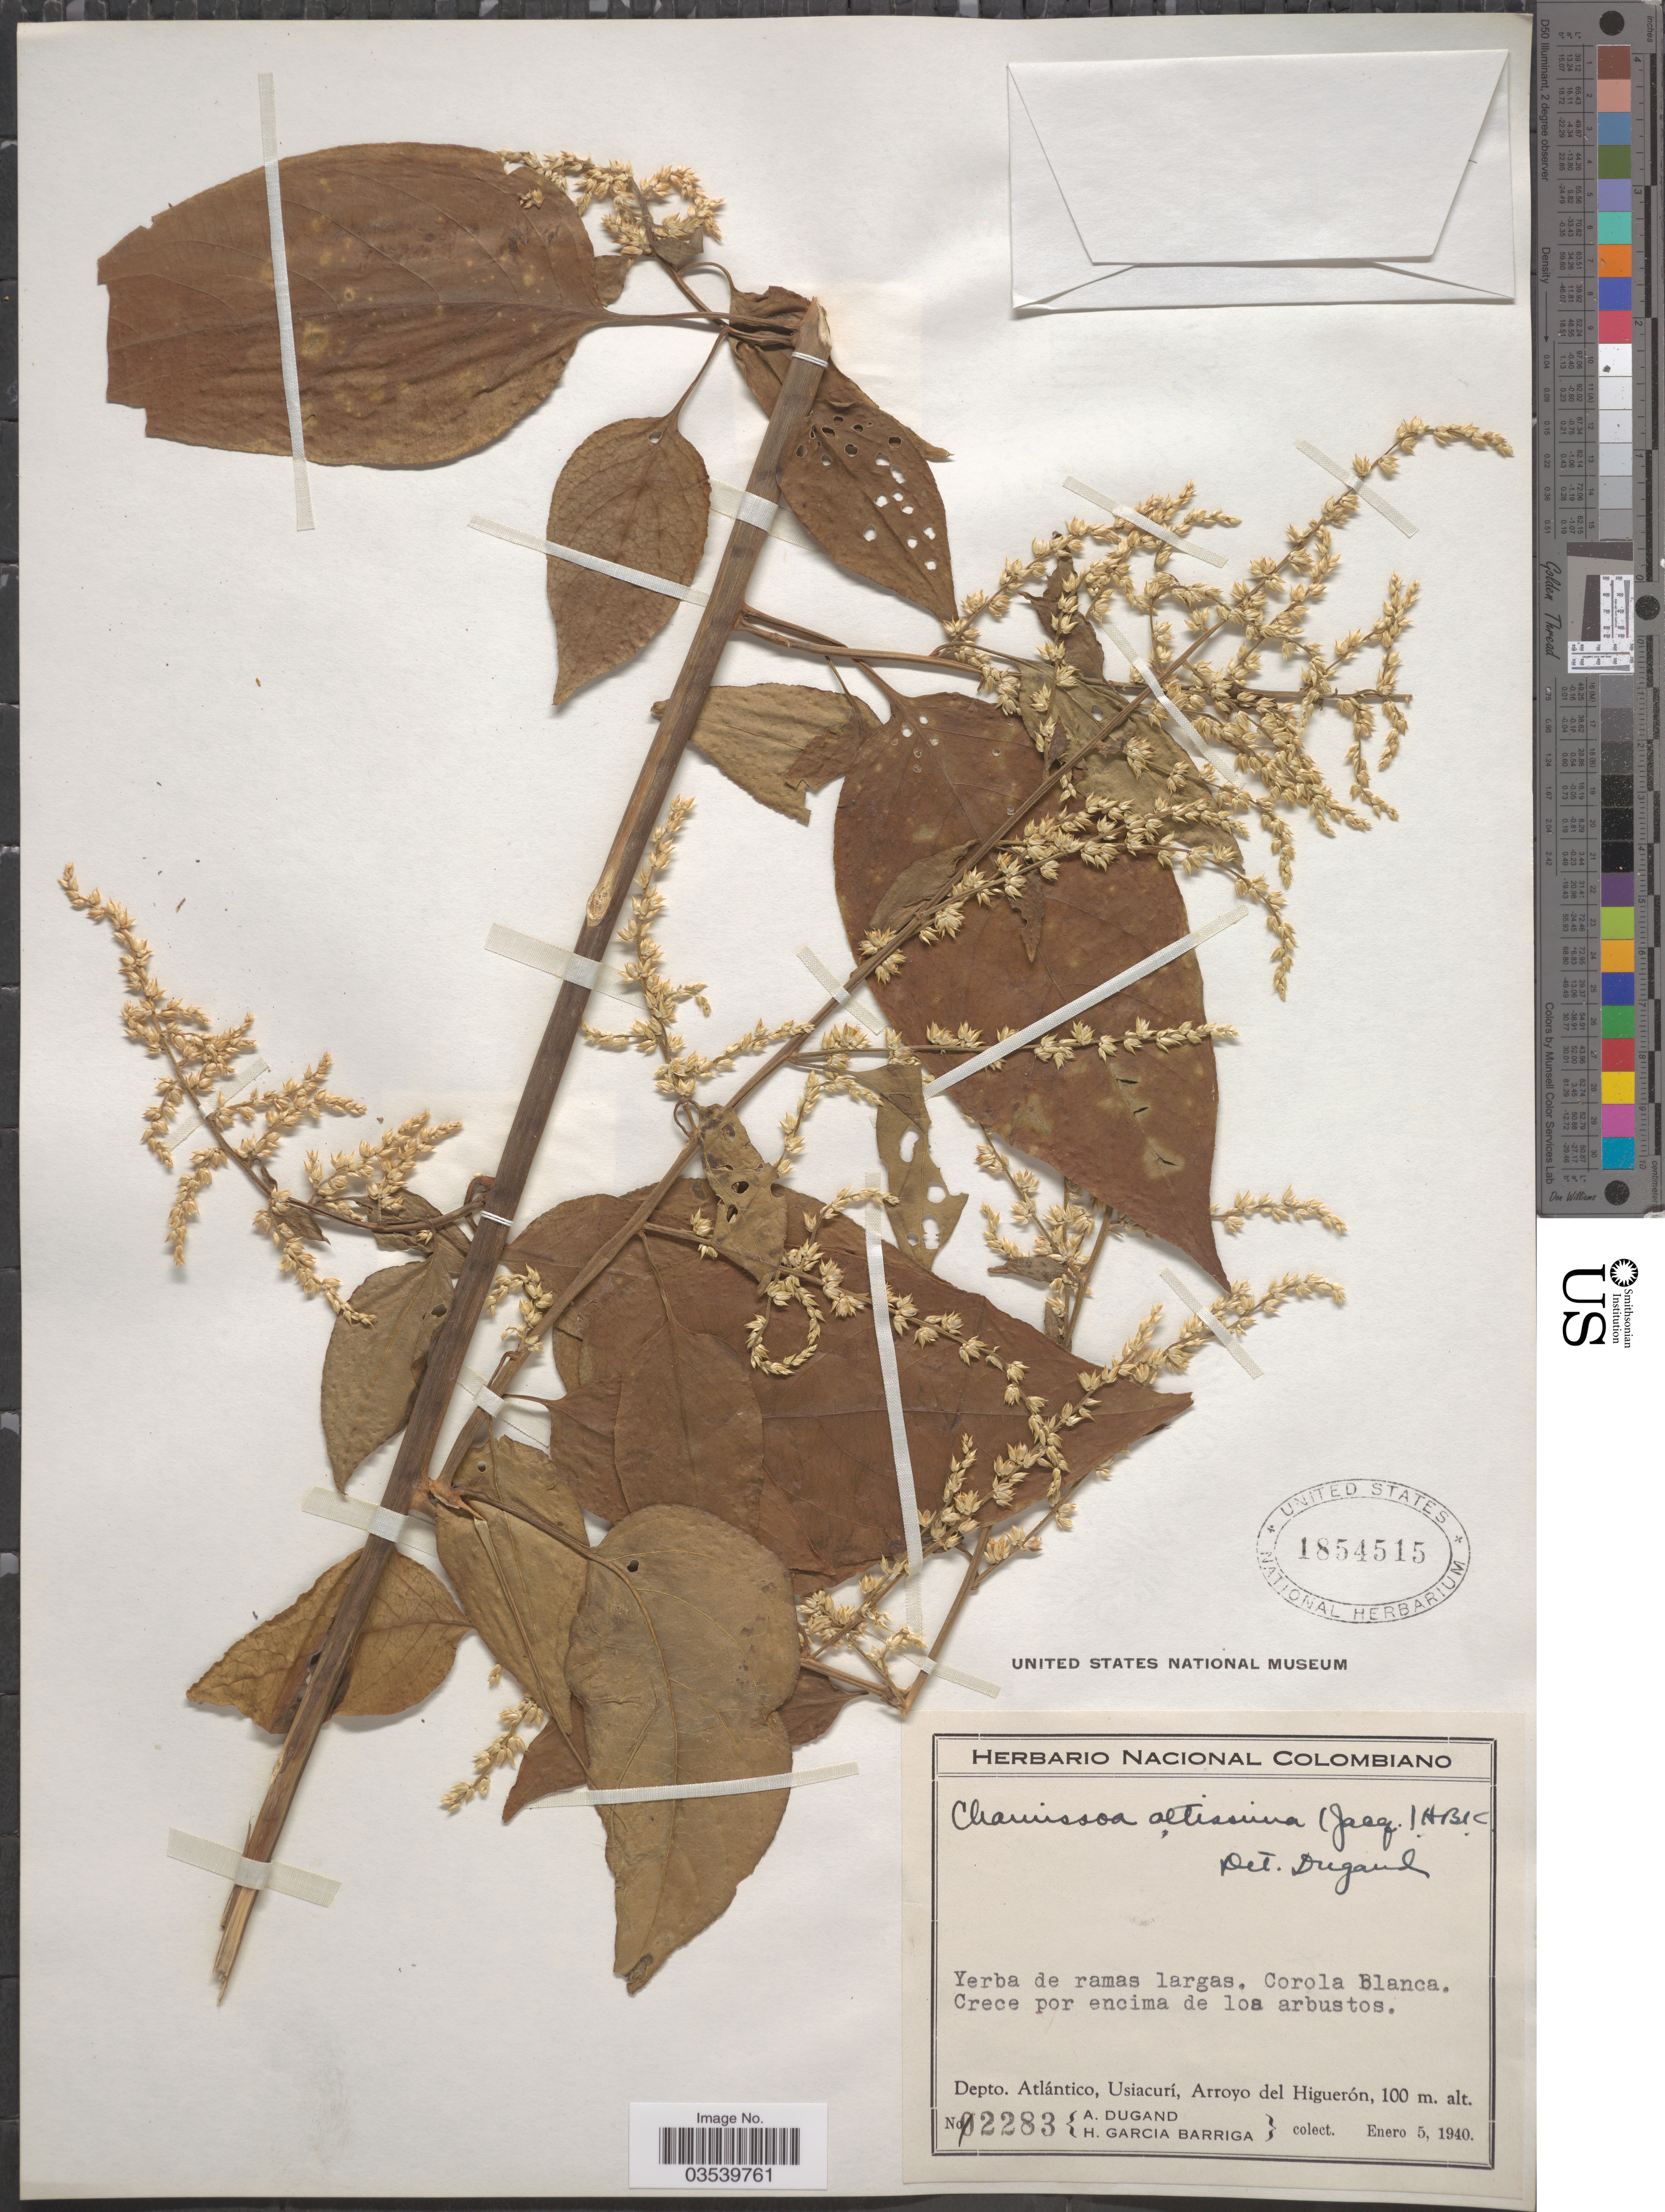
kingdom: Plantae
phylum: Tracheophyta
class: Magnoliopsida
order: Caryophyllales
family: Amaranthaceae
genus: Chamissoa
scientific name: Chamissoa altissima var. altissima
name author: (Jacq.) Kunth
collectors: A. Dugand & H. García Barriga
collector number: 12283*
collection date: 1940-01-05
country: Colombia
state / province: Atlántico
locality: Depto. Atlántico, Usiacurí, Arroyo del Higuerón.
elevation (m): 100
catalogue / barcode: US 1854515